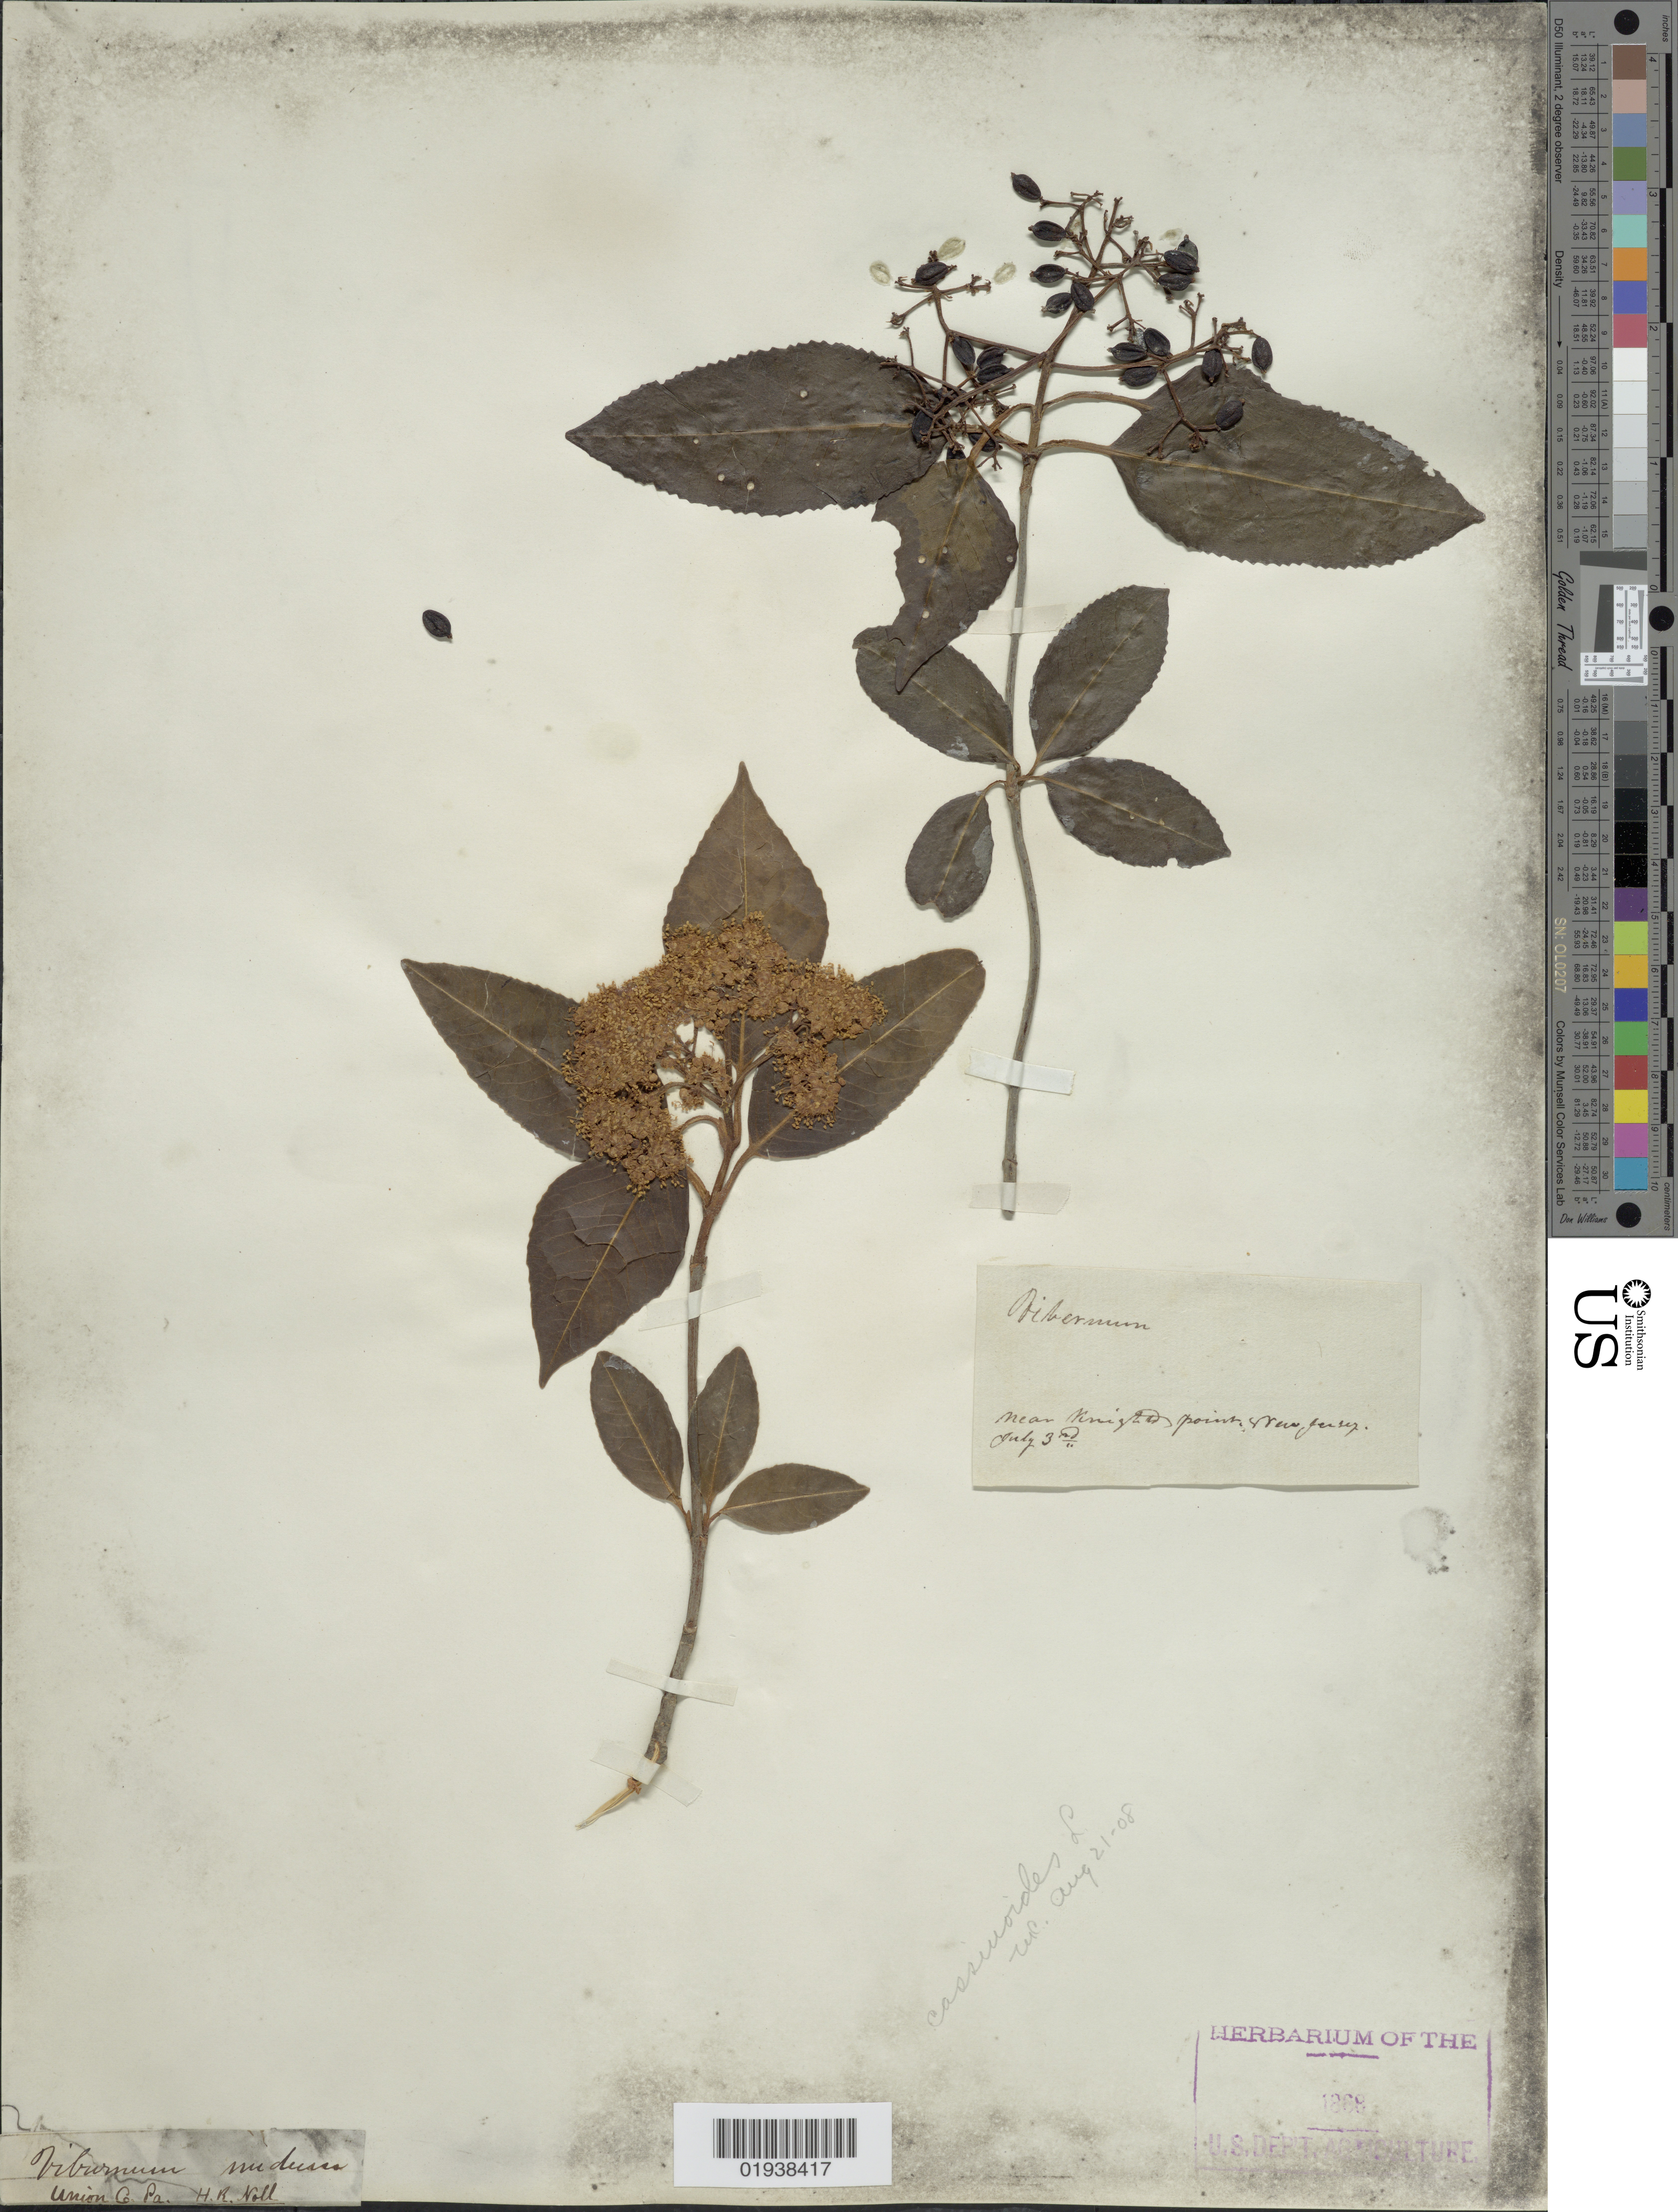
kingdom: Plantae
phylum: Tracheophyta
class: Magnoliopsida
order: Dipsacales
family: Viburnaceae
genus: Viburnum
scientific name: Viburnum cassinoides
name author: L.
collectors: H. Noll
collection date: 1911-07-03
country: United States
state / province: New Jersey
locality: Near Kington point. Union Co. Pa.